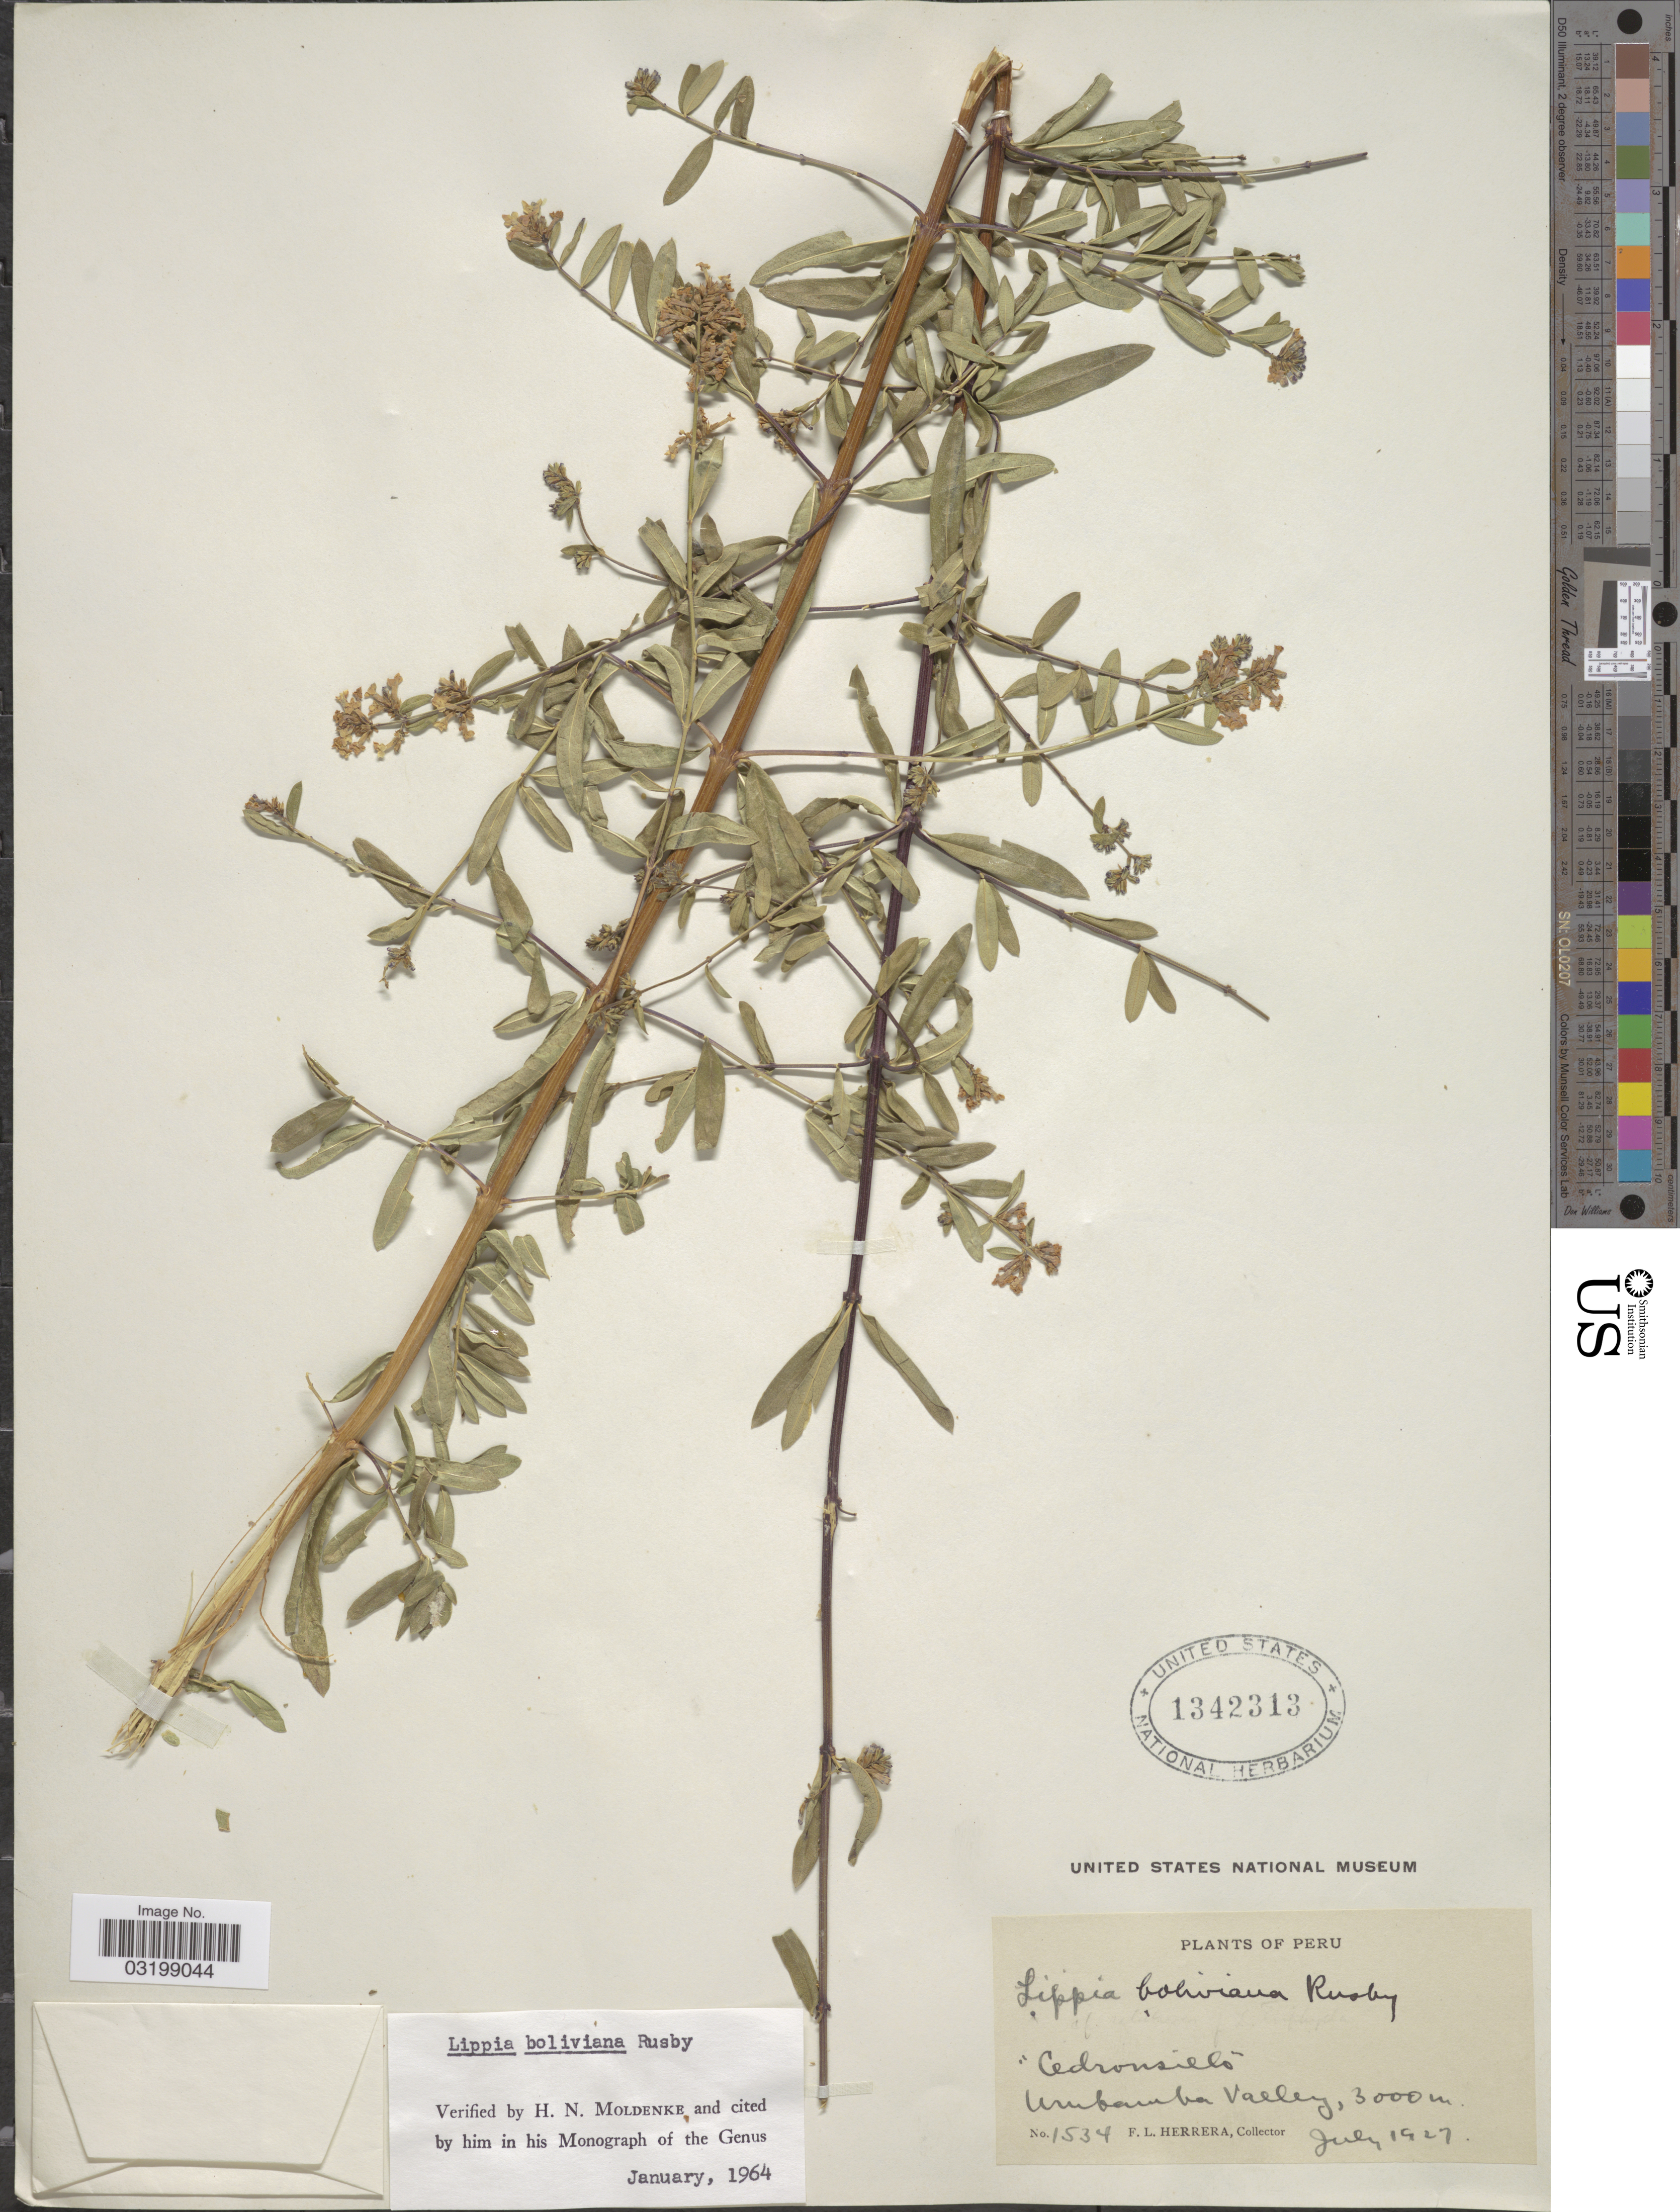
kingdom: Plantae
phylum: Tracheophyta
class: Magnoliopsida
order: Lamiales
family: Verbenaceae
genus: Lippia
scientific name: Lippia integrifolia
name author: (Griseb.) Hieron.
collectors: F. L. Herrera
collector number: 1534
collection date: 1927-07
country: Peru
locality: Urubamba Valley.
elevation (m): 3000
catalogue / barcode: US 1342313